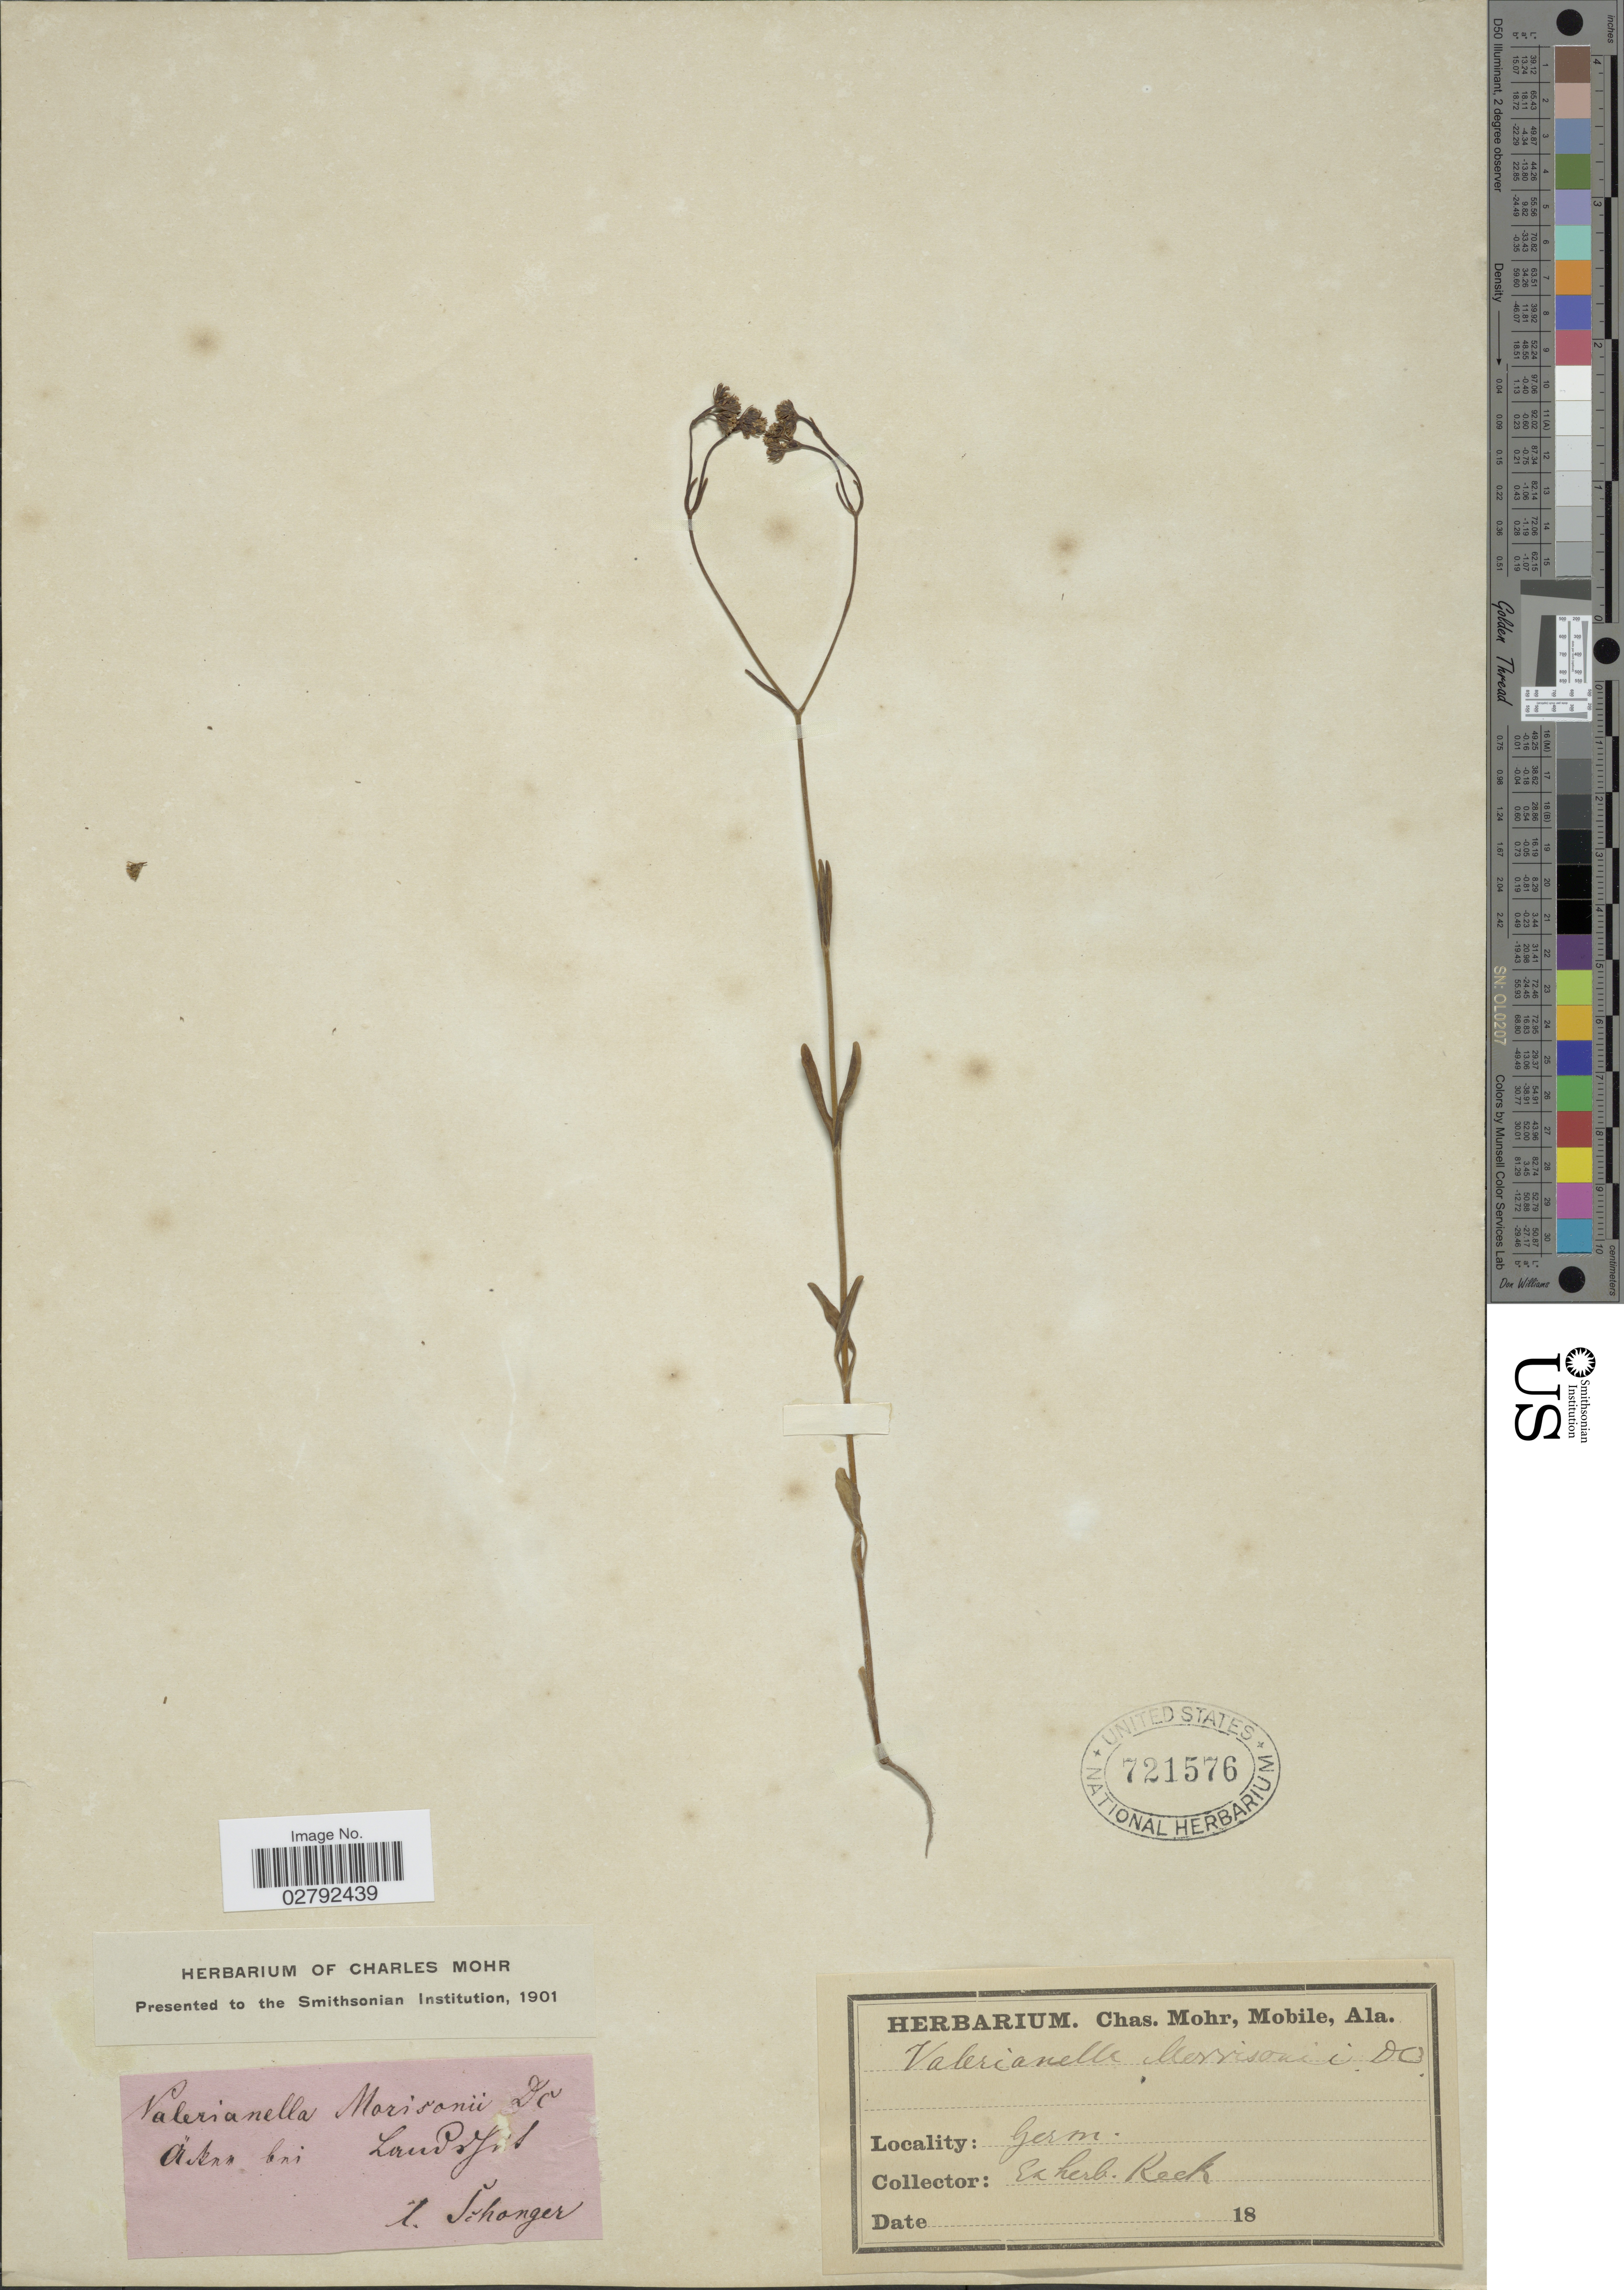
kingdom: Plantae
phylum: Tracheophyta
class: Magnoliopsida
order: Dipsacales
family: Caprifoliaceae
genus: Valerianella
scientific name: Valerianella morisonii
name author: (Spreng.) DC.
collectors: -. Schonger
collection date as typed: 18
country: Germany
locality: Äkna bei Landsjut. [interpreted]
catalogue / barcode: US 721576